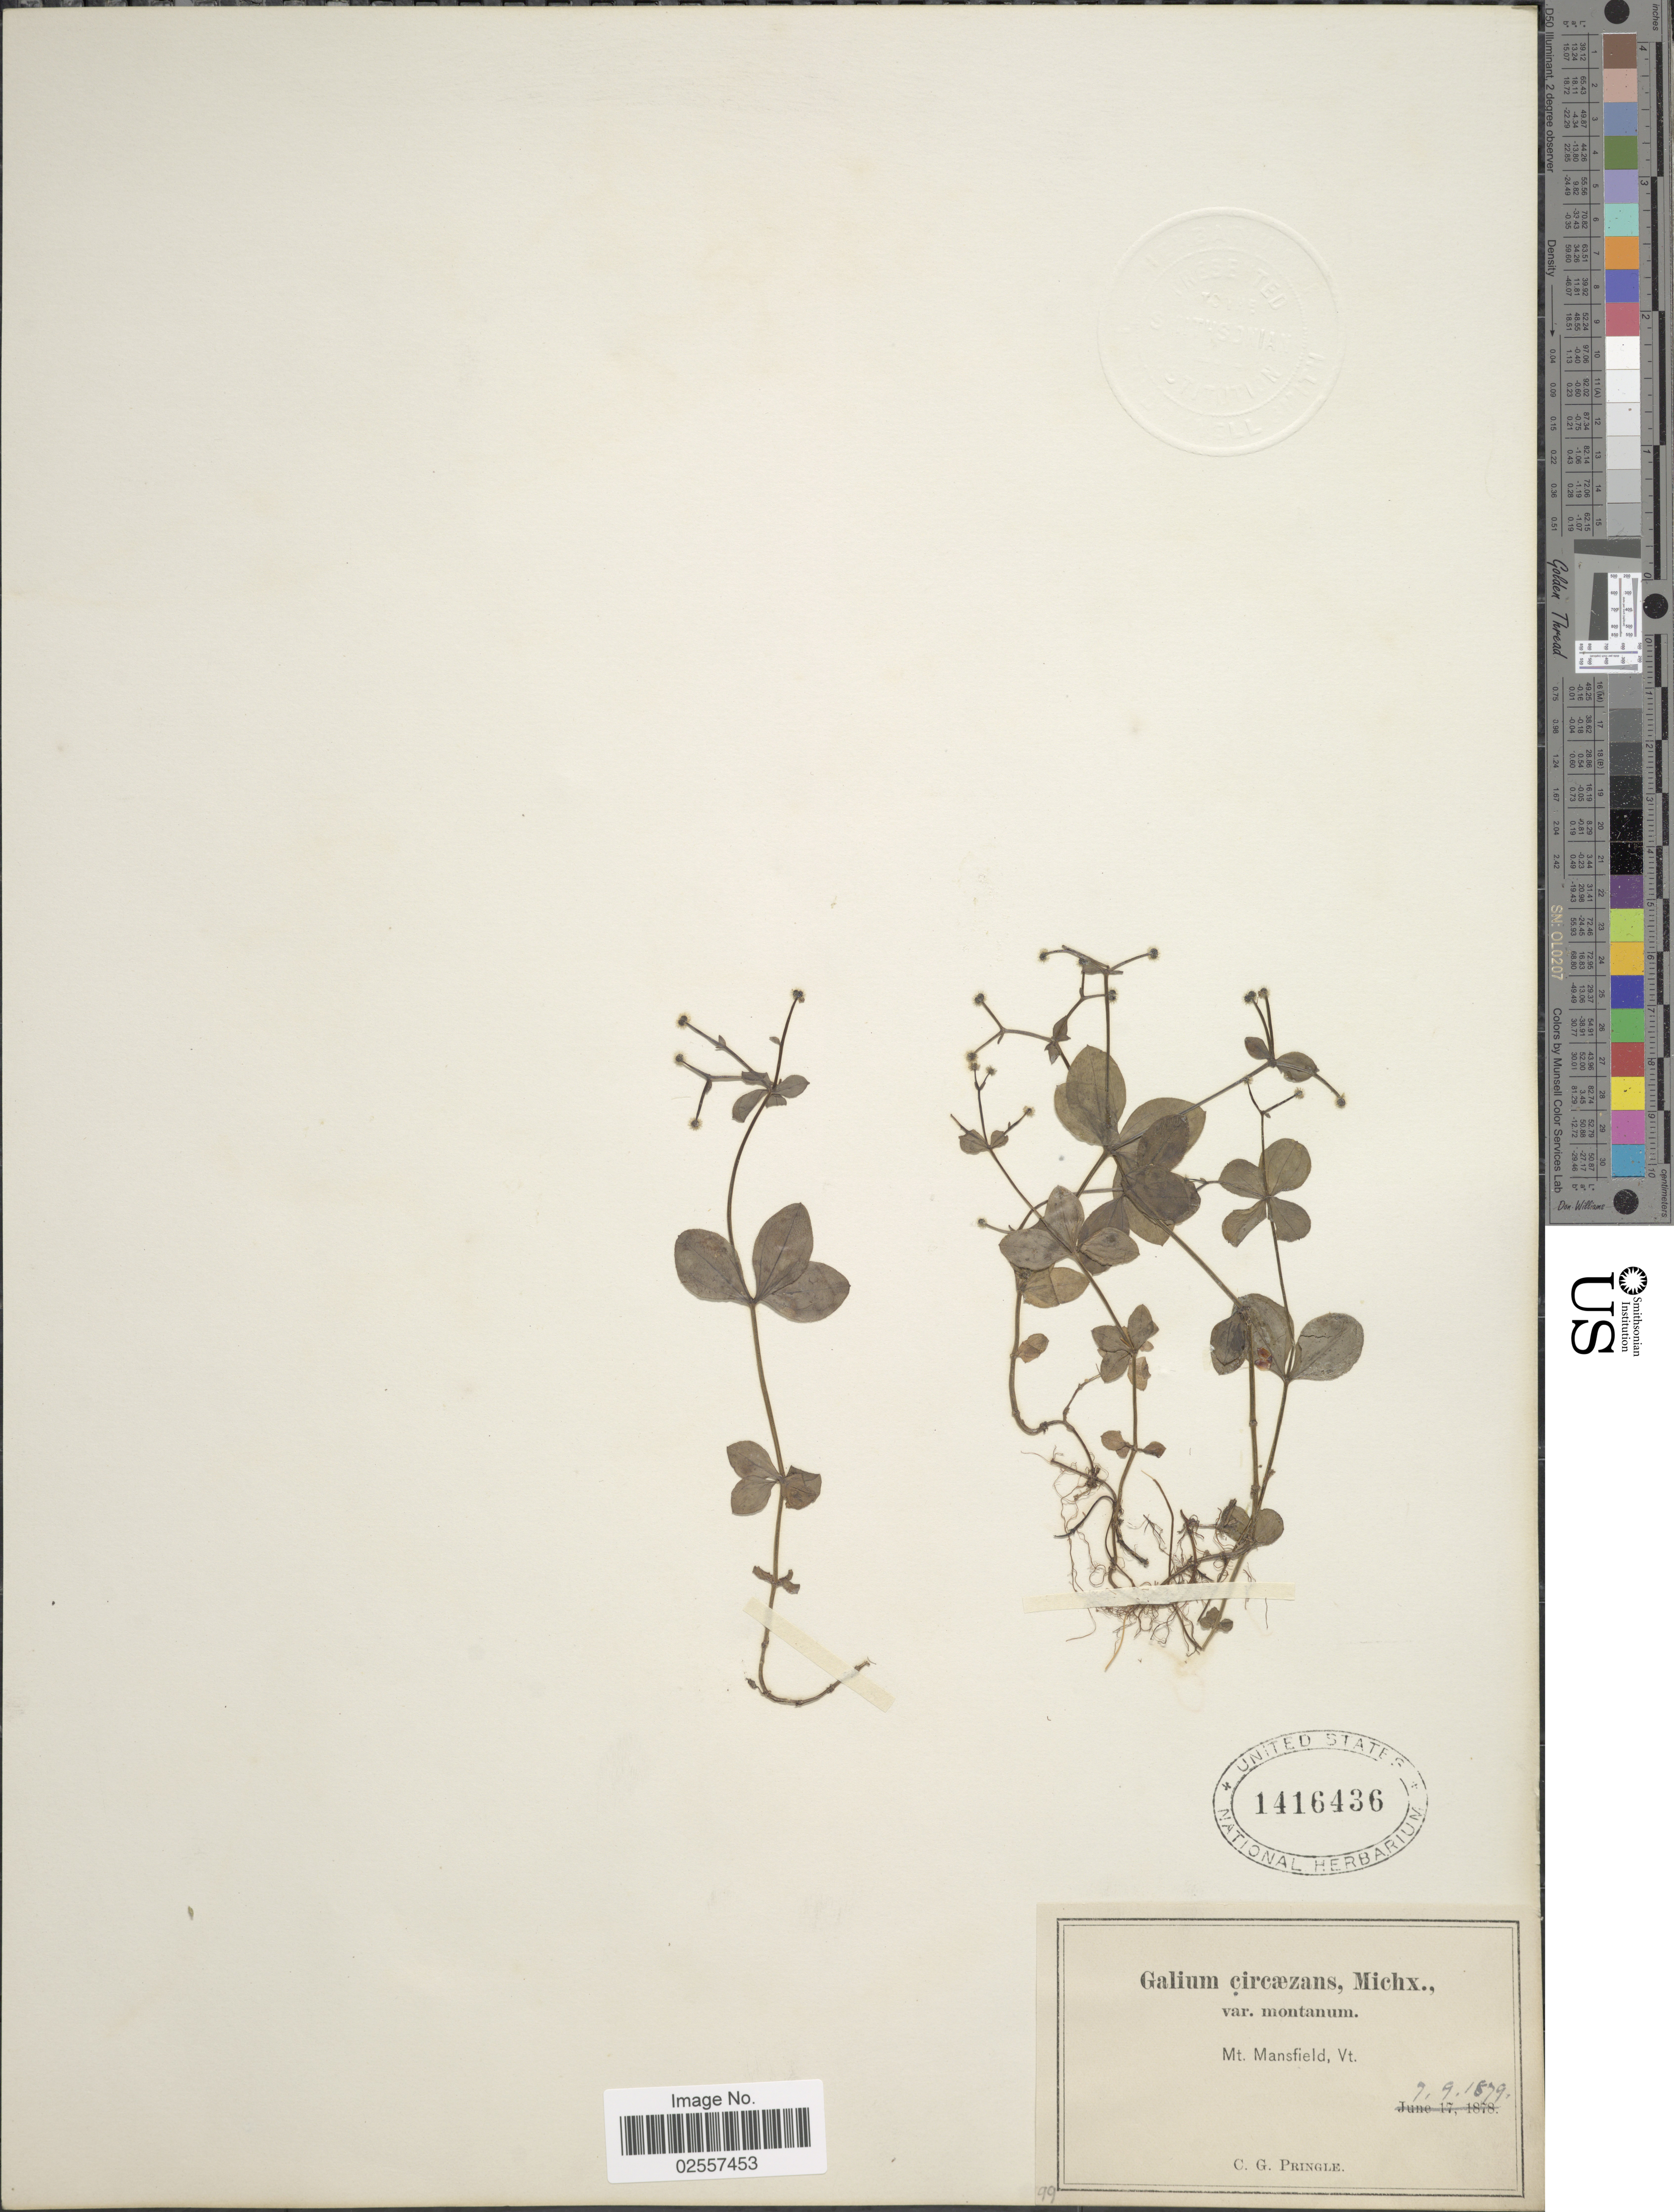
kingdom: Plantae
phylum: Tracheophyta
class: Magnoliopsida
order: Gentianales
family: Rubiaceae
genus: Galium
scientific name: Galium circaezans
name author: Michx.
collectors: C. G. Pringle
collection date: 1879-09-07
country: United States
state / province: Vermont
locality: Mt. Mansfield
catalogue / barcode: US 1416436